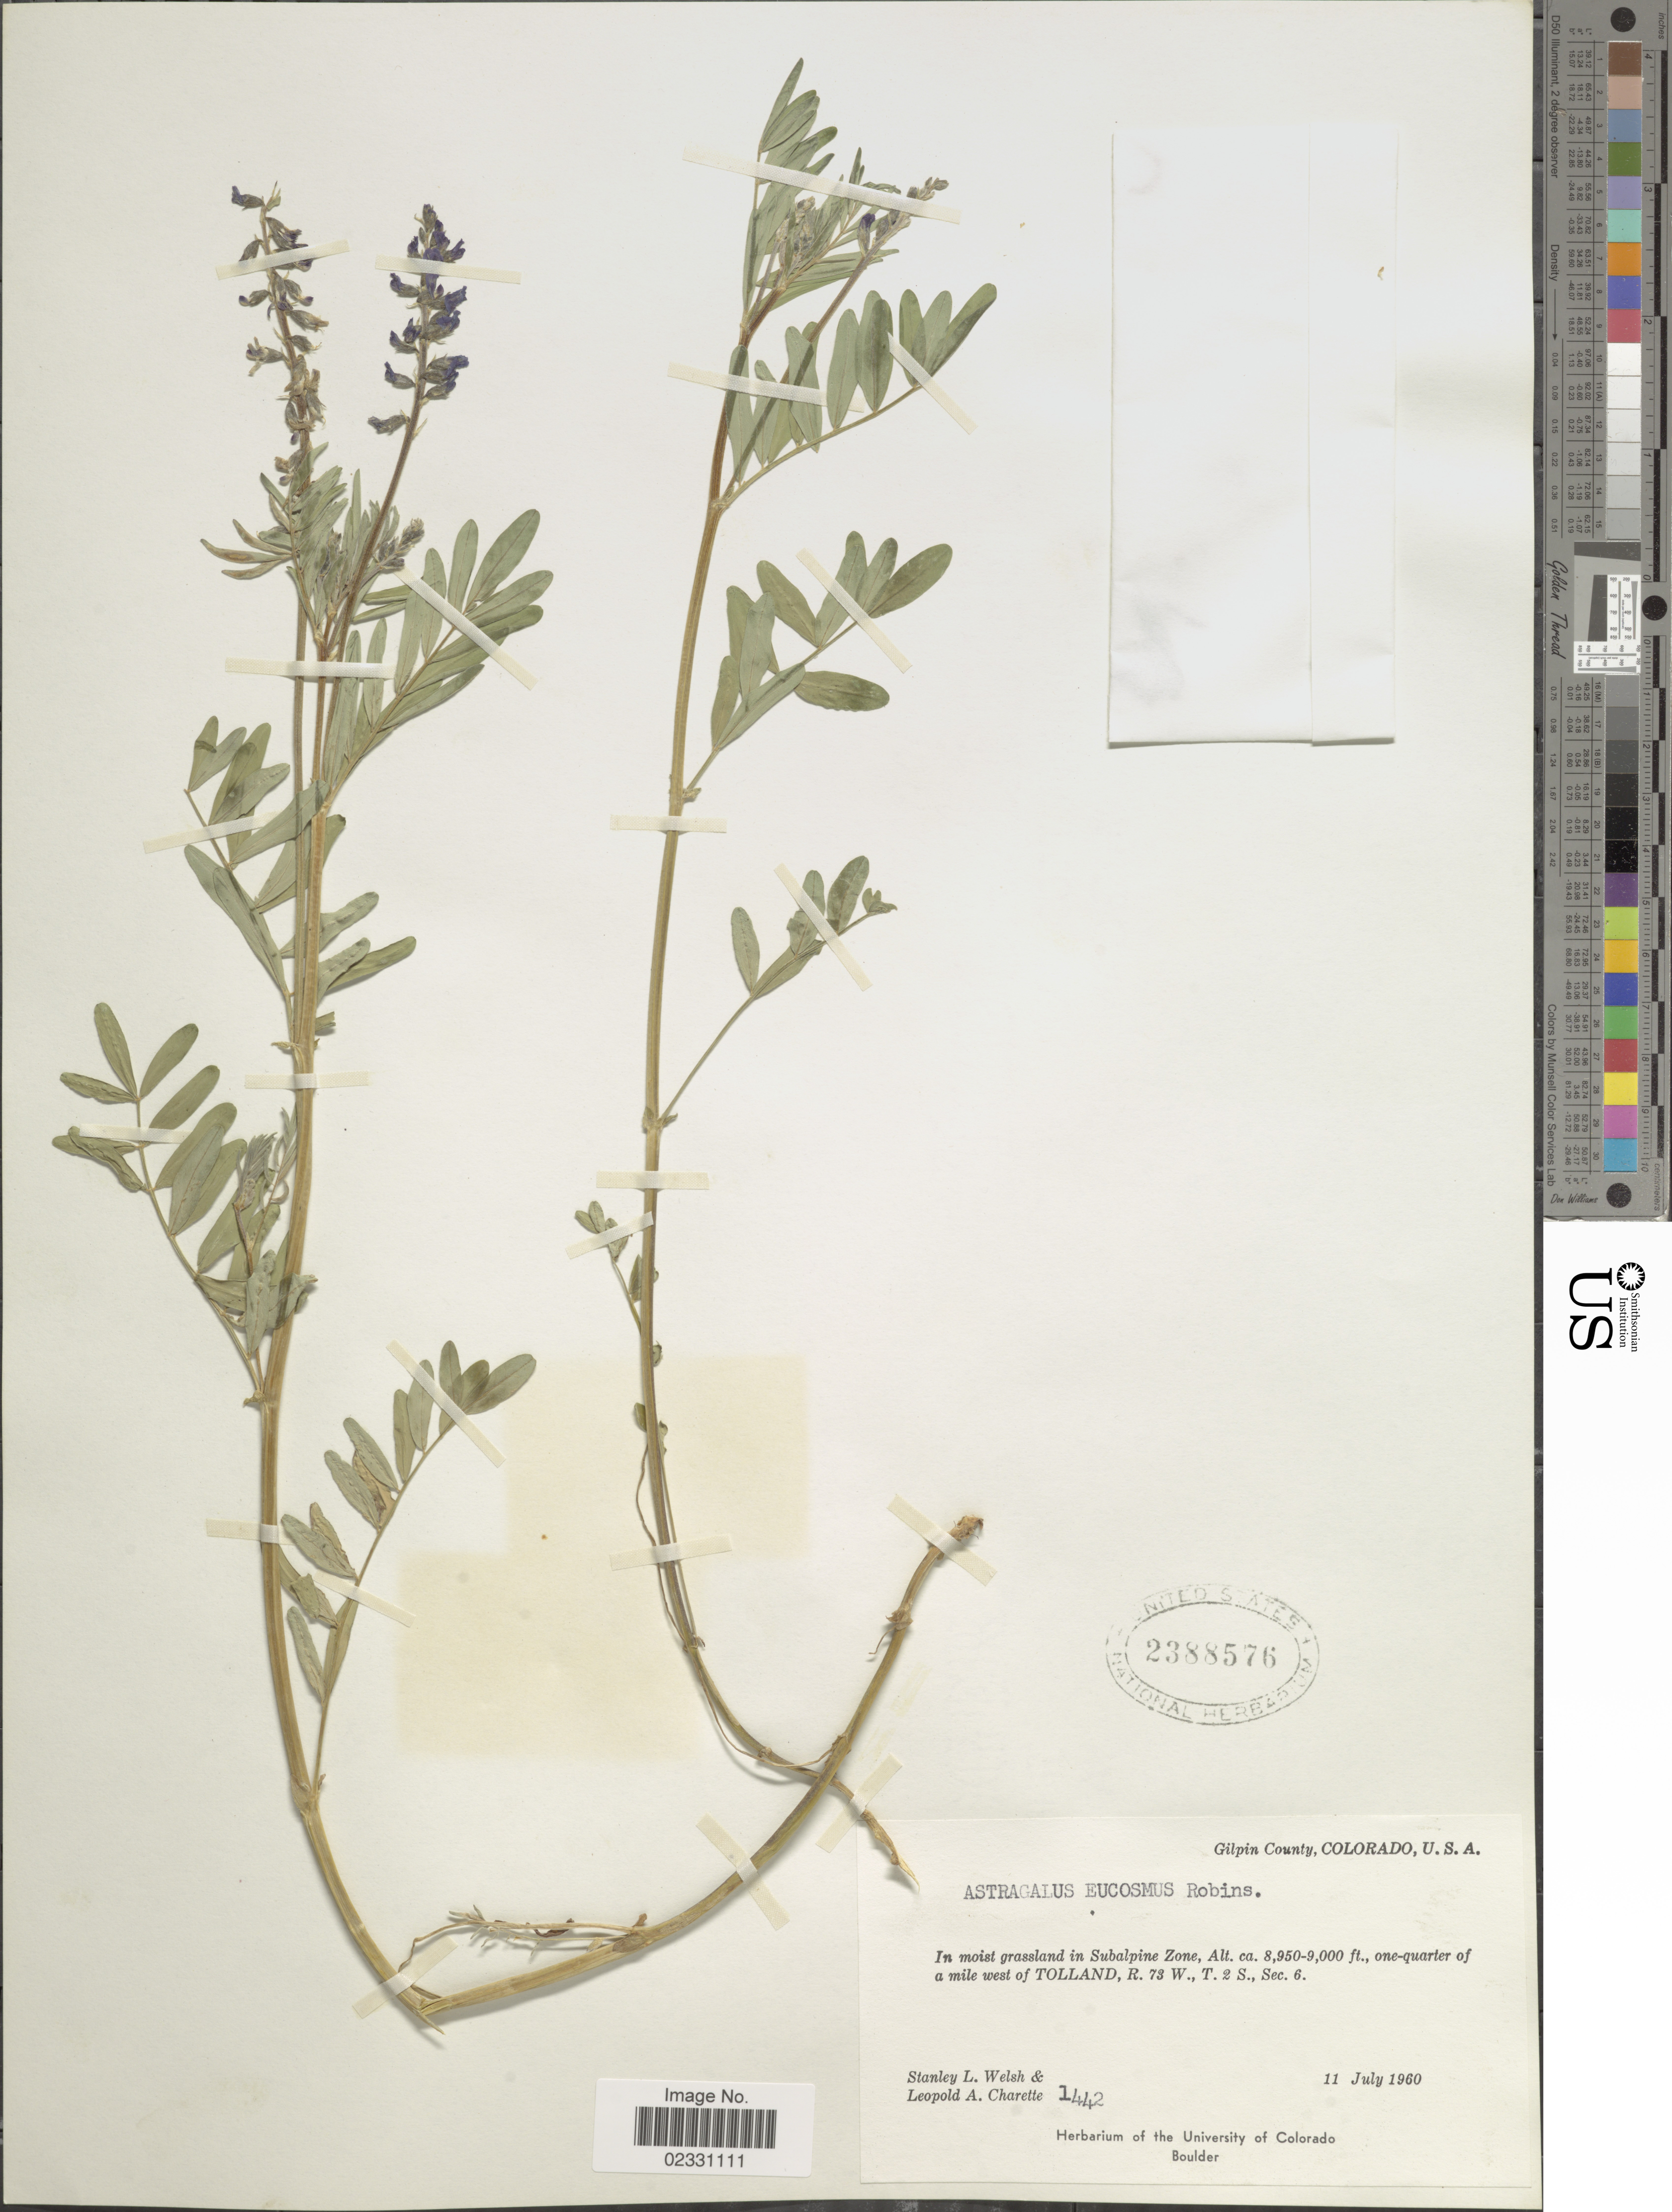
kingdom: Plantae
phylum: Tracheophyta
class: Magnoliopsida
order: Fabales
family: Fabaceae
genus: Astragalus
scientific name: Astragalus eucosmus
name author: B.L. Rob.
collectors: S. Welsh & L. A. Charette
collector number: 1442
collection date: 1960-07-11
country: United States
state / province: Colorado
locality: Gilpin County. one-quarter of a mile west of Tolland, R.73 W., T. 2 S., Sec. 6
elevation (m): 2728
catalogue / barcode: US 2388576